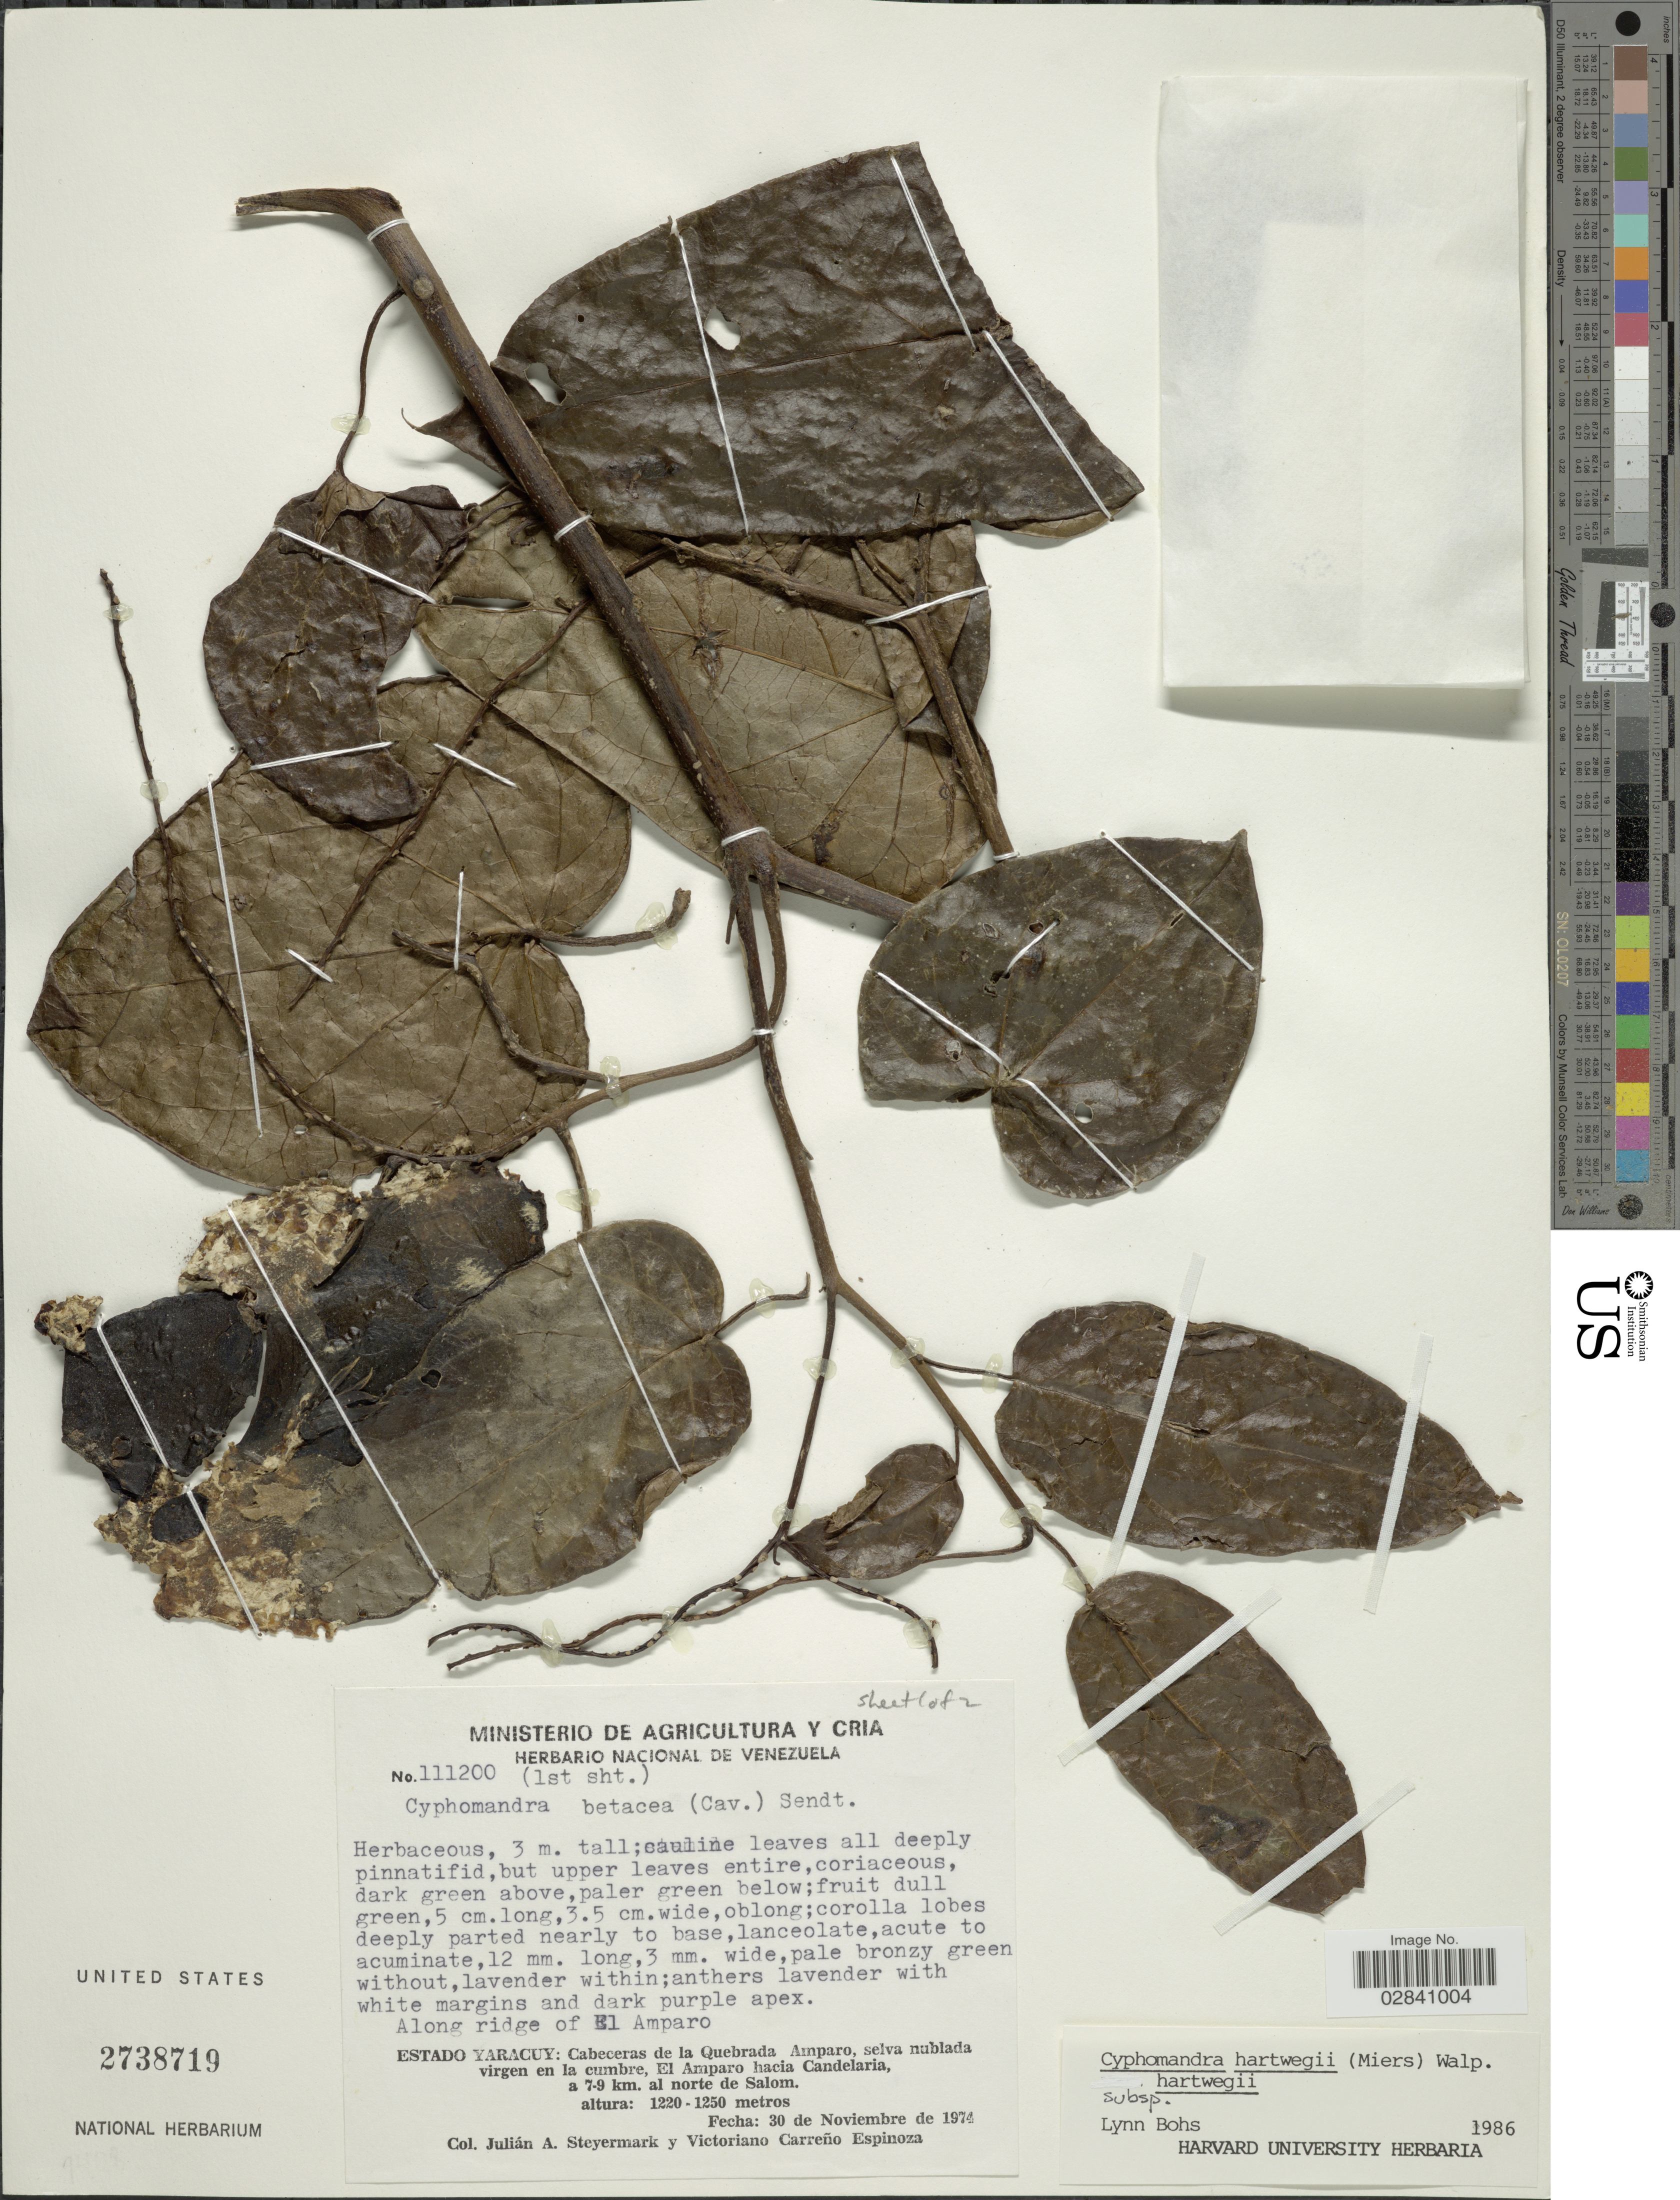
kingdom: Plantae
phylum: Tracheophyta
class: Magnoliopsida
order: Solanales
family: Solanaceae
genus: Cyphomandra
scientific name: Cyphomandra hartwegii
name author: (Miers) Sendtn. ex Walp.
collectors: J. Steyermark & V. Carreño E.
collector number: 111200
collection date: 1974-11-30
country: Venezuela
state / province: Yaracuy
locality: Along ridge of El Amparo. Cabeceras de la Quebrada Amparo, selva nublada virgen en la cumbre, El Amparo hacia Candelaria, a 7-9 km. al norte de Salom.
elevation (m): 1220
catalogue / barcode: US 2738719